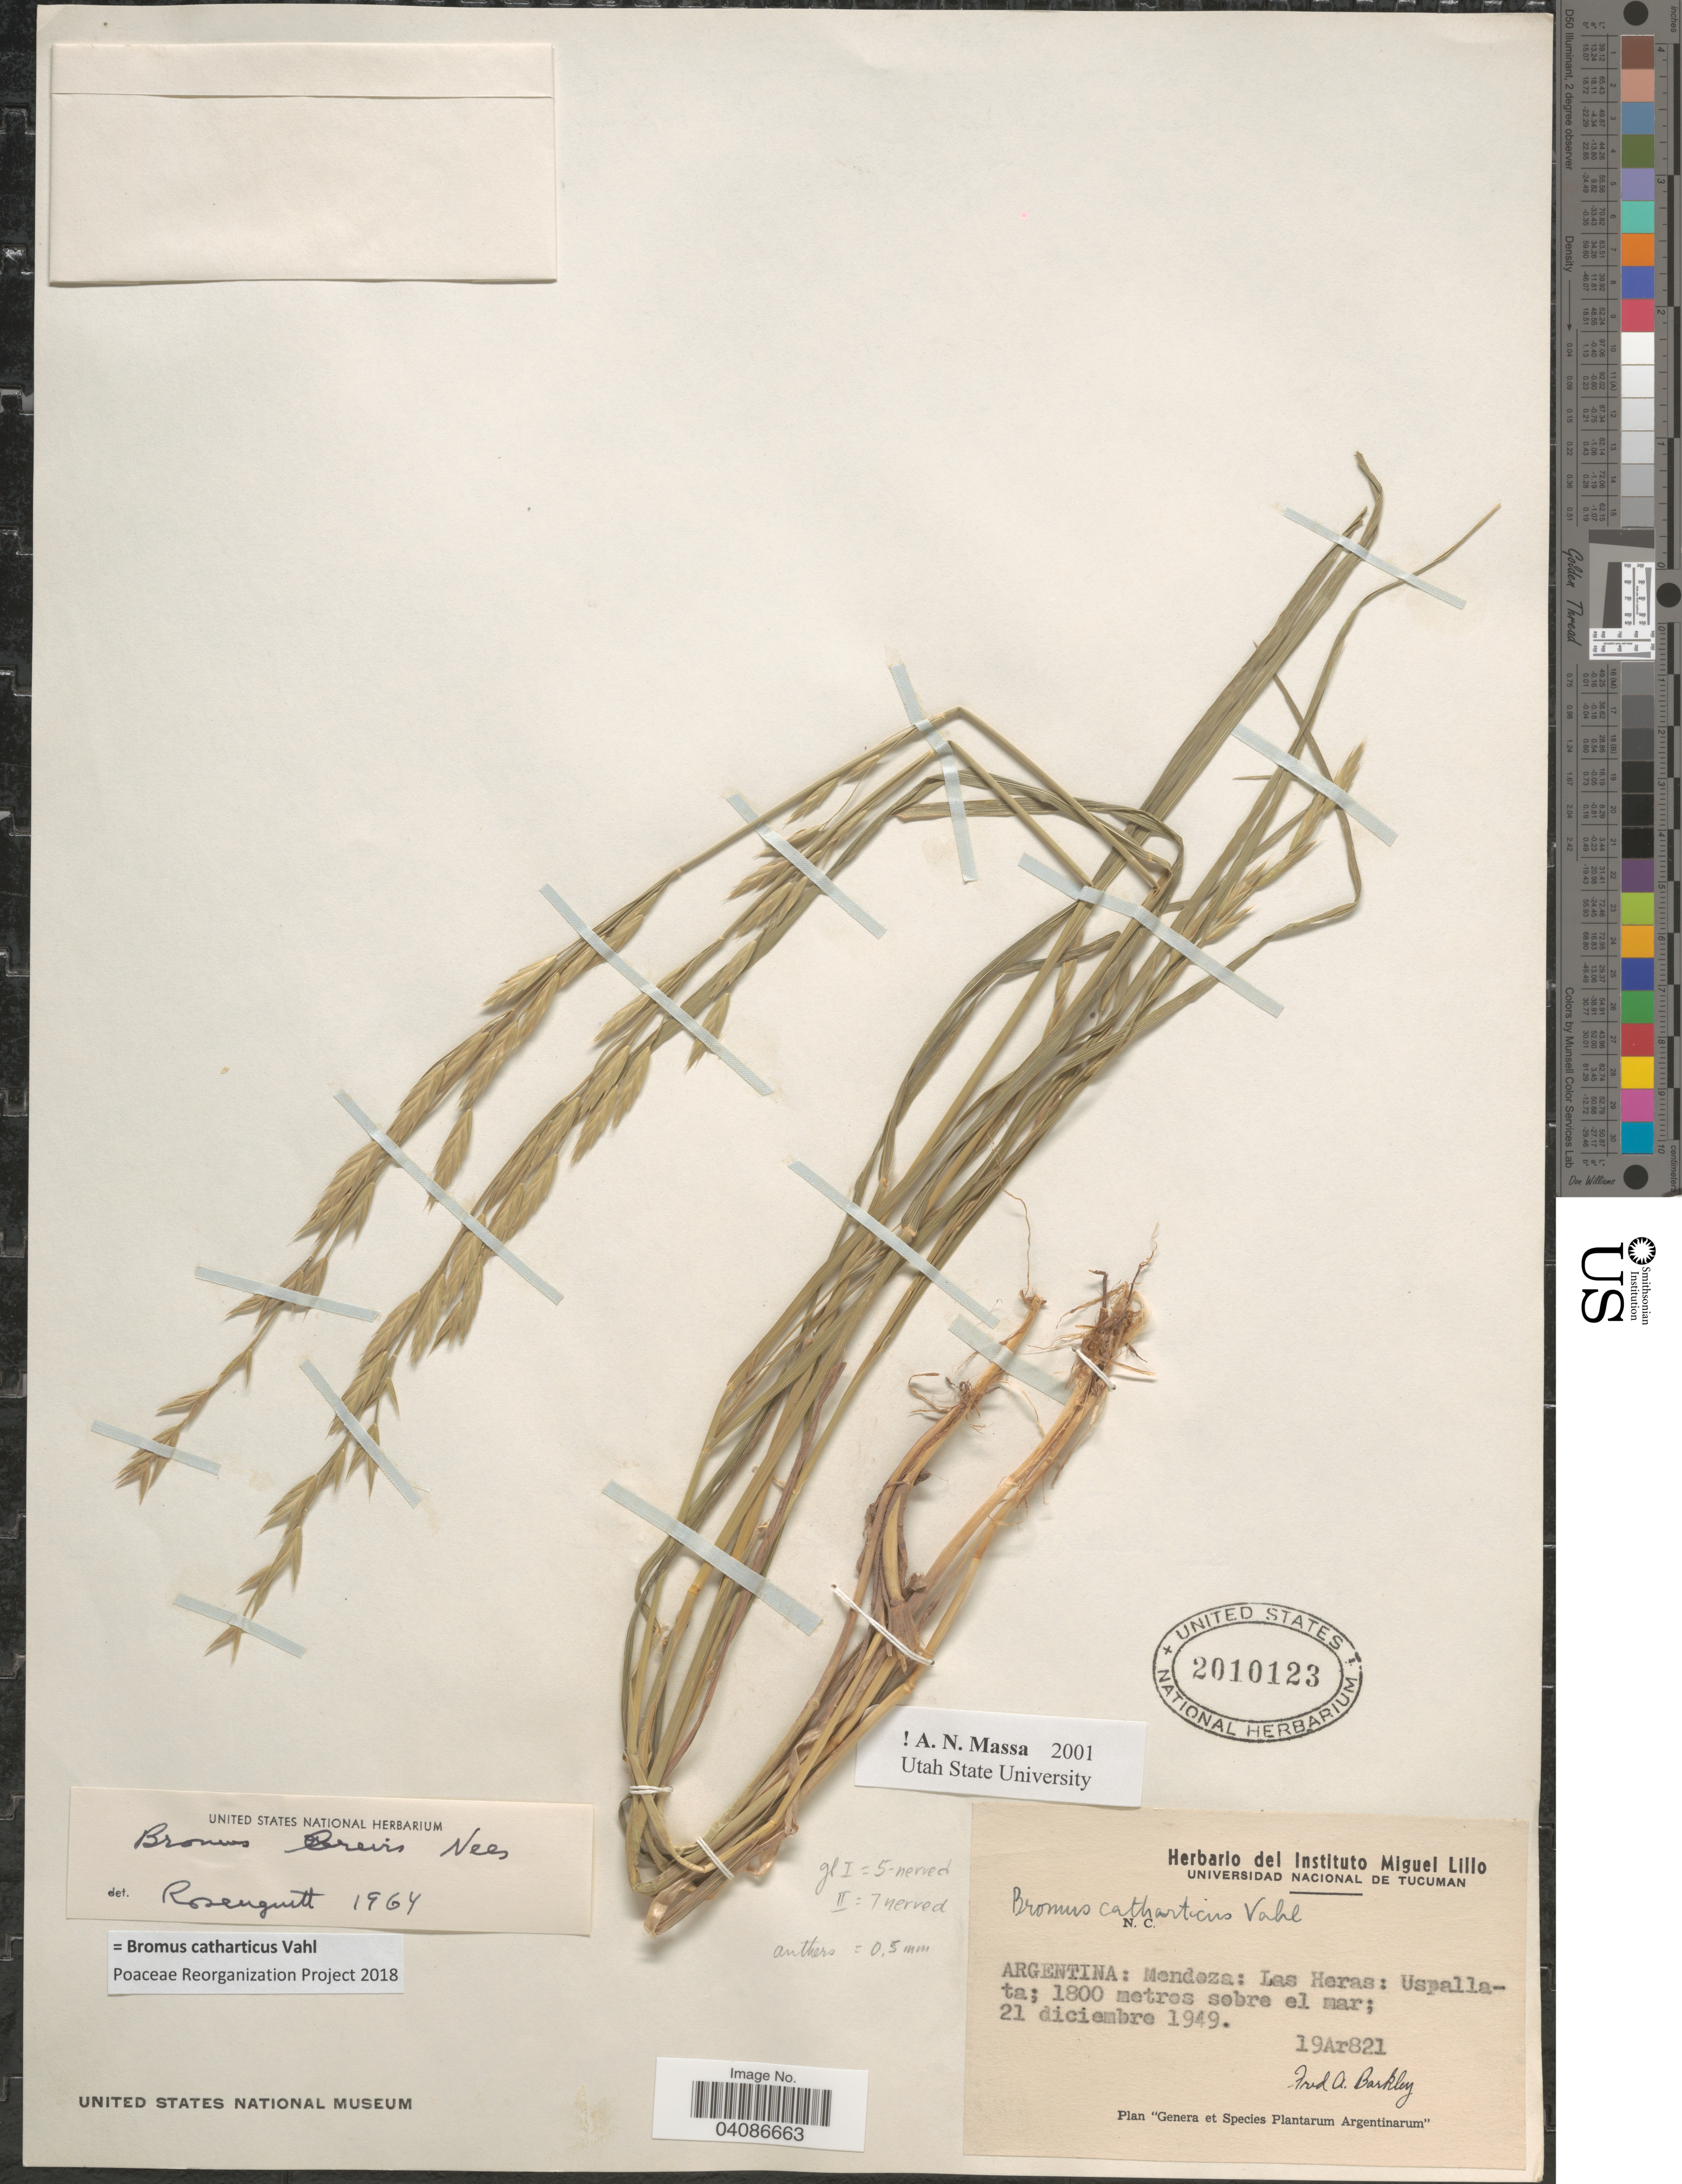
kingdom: Plantae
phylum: Tracheophyta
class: Liliopsida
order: Poales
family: Poaceae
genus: Bromus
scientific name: Bromus catharticus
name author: Vahl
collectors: F. A. Barkley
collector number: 19Ar821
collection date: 1949-12-21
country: Argentina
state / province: Mendoza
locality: Las Heras: Uspallata.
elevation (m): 1800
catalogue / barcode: US 2010123